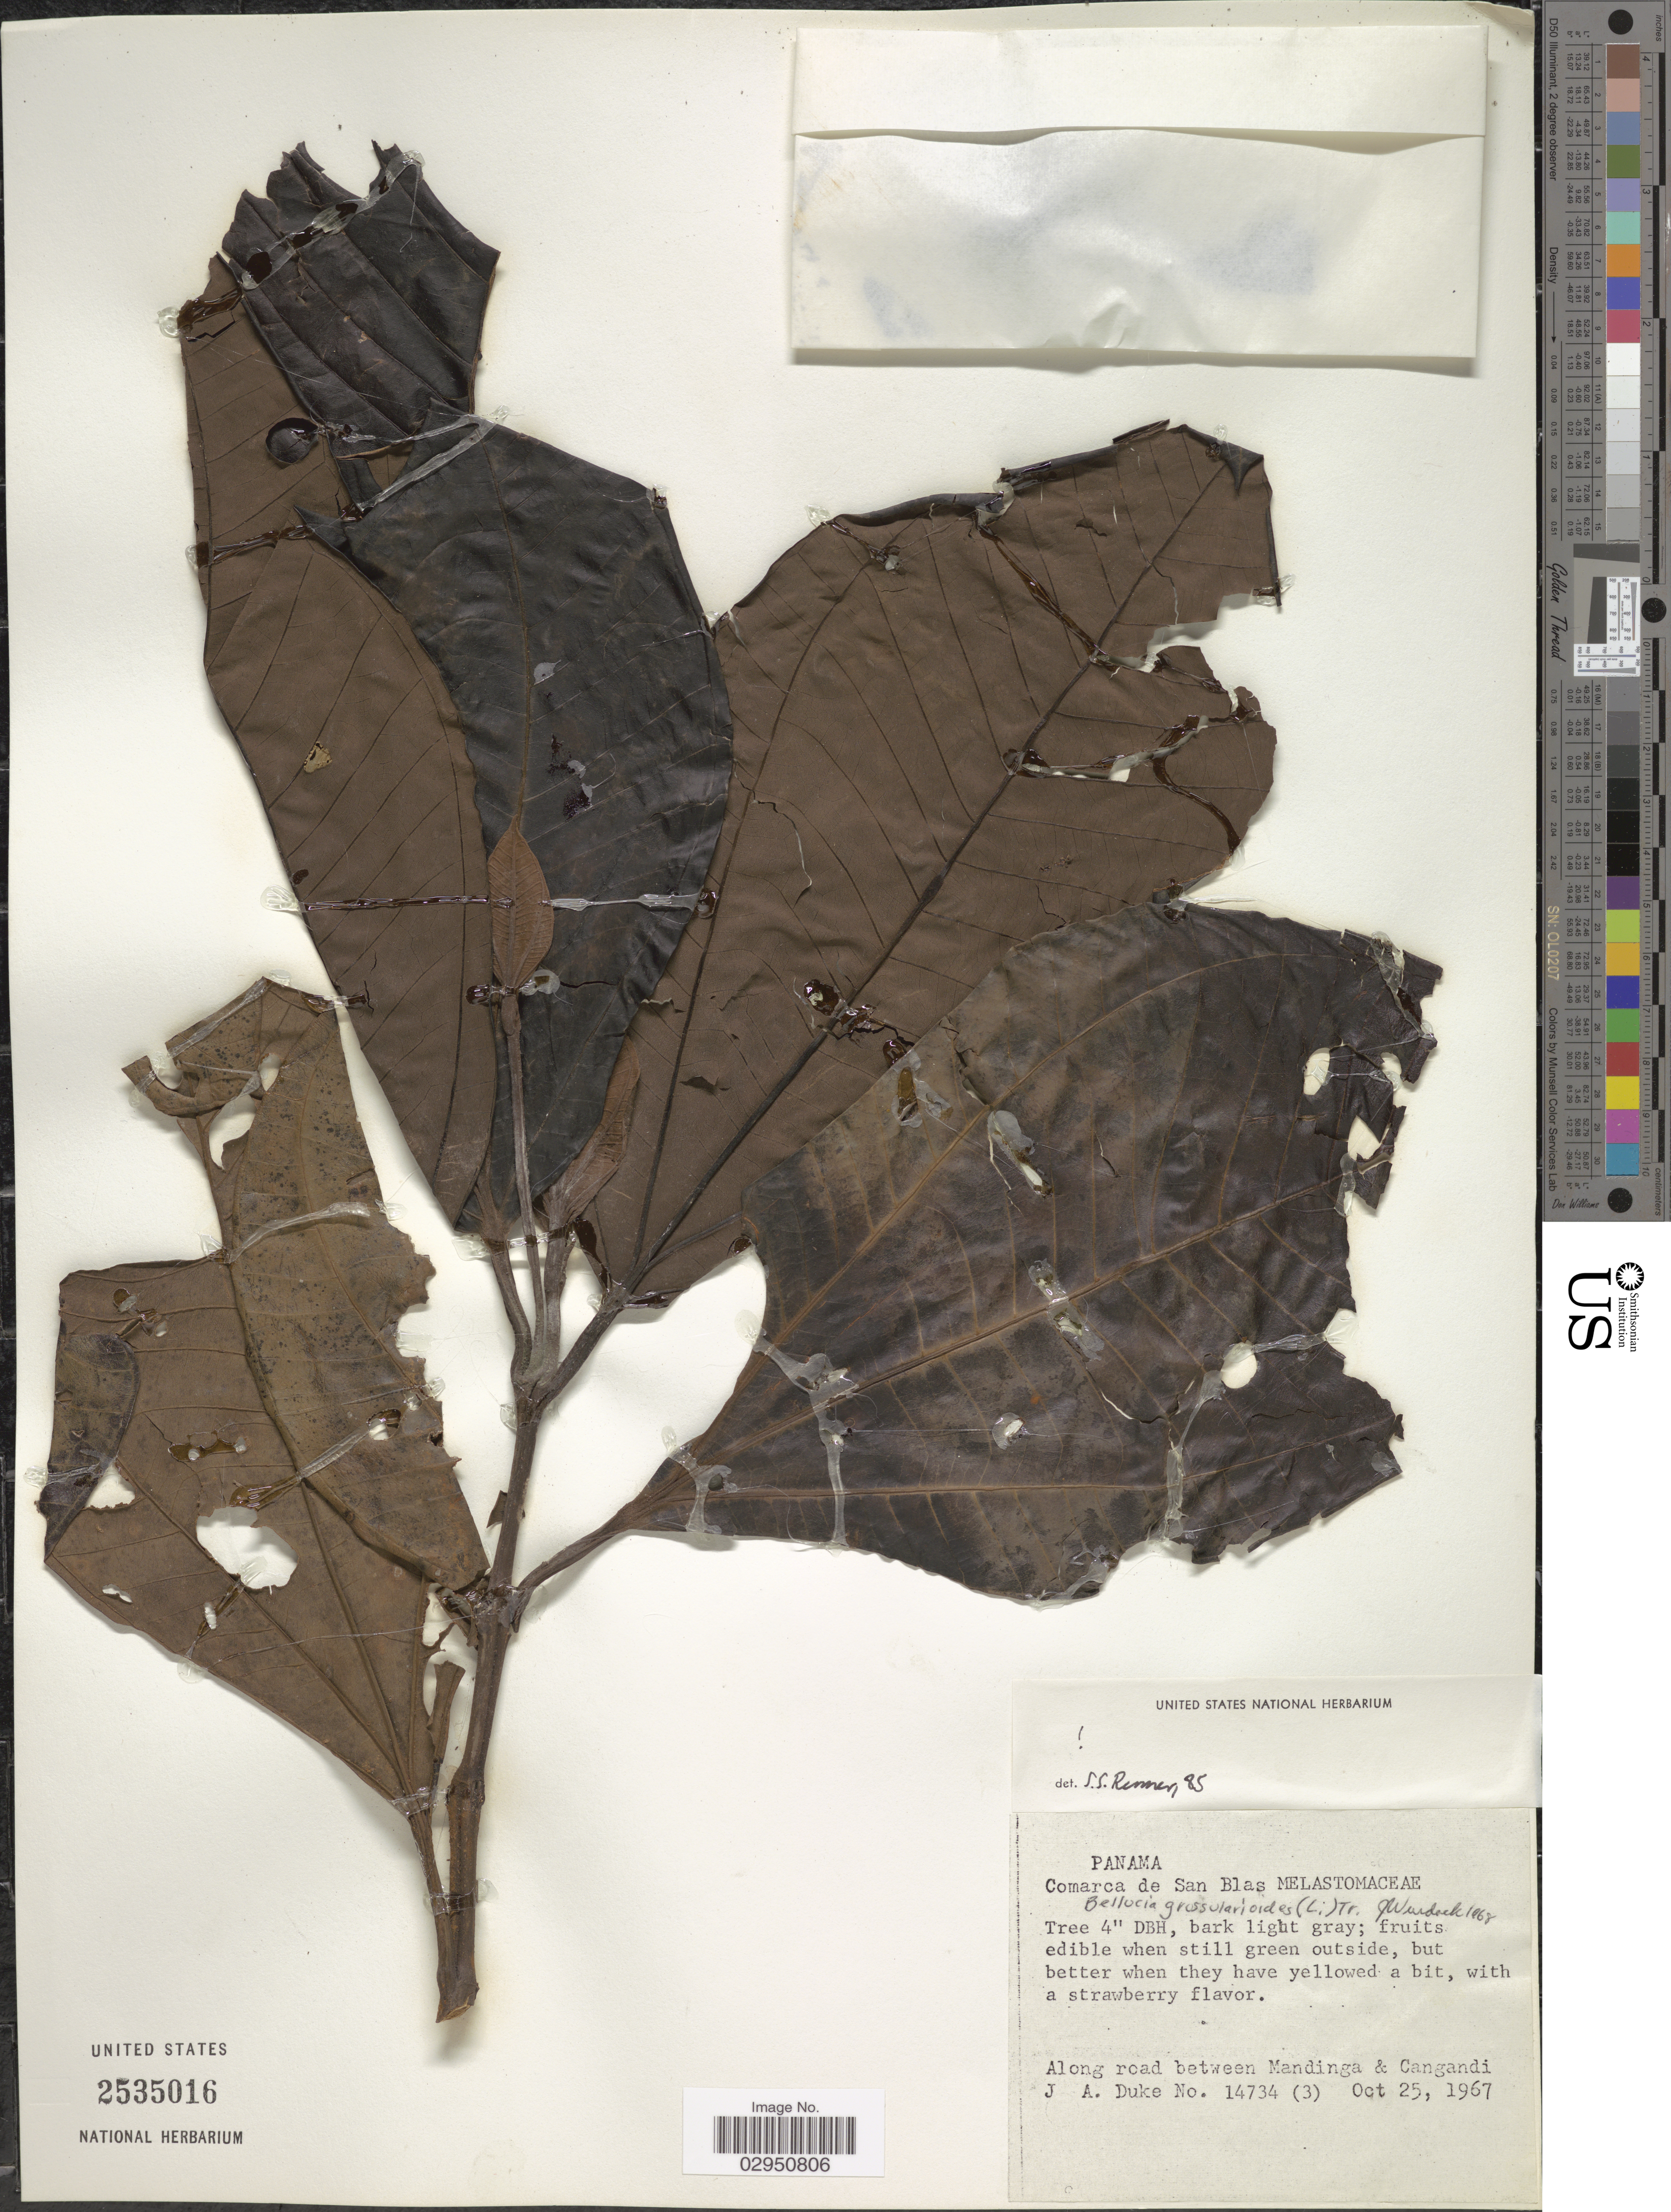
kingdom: Plantae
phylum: Tracheophyta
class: Magnoliopsida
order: Myrtales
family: Melastomataceae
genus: Bellucia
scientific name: Bellucia grossularioides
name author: (L.) Triana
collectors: J. A. Duke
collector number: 14734 (3)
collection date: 1967-10-25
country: Panama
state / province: Kuna Yala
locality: Comarca de San Blas. Along road between Mandinga & Cangandi.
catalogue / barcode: US 2535016